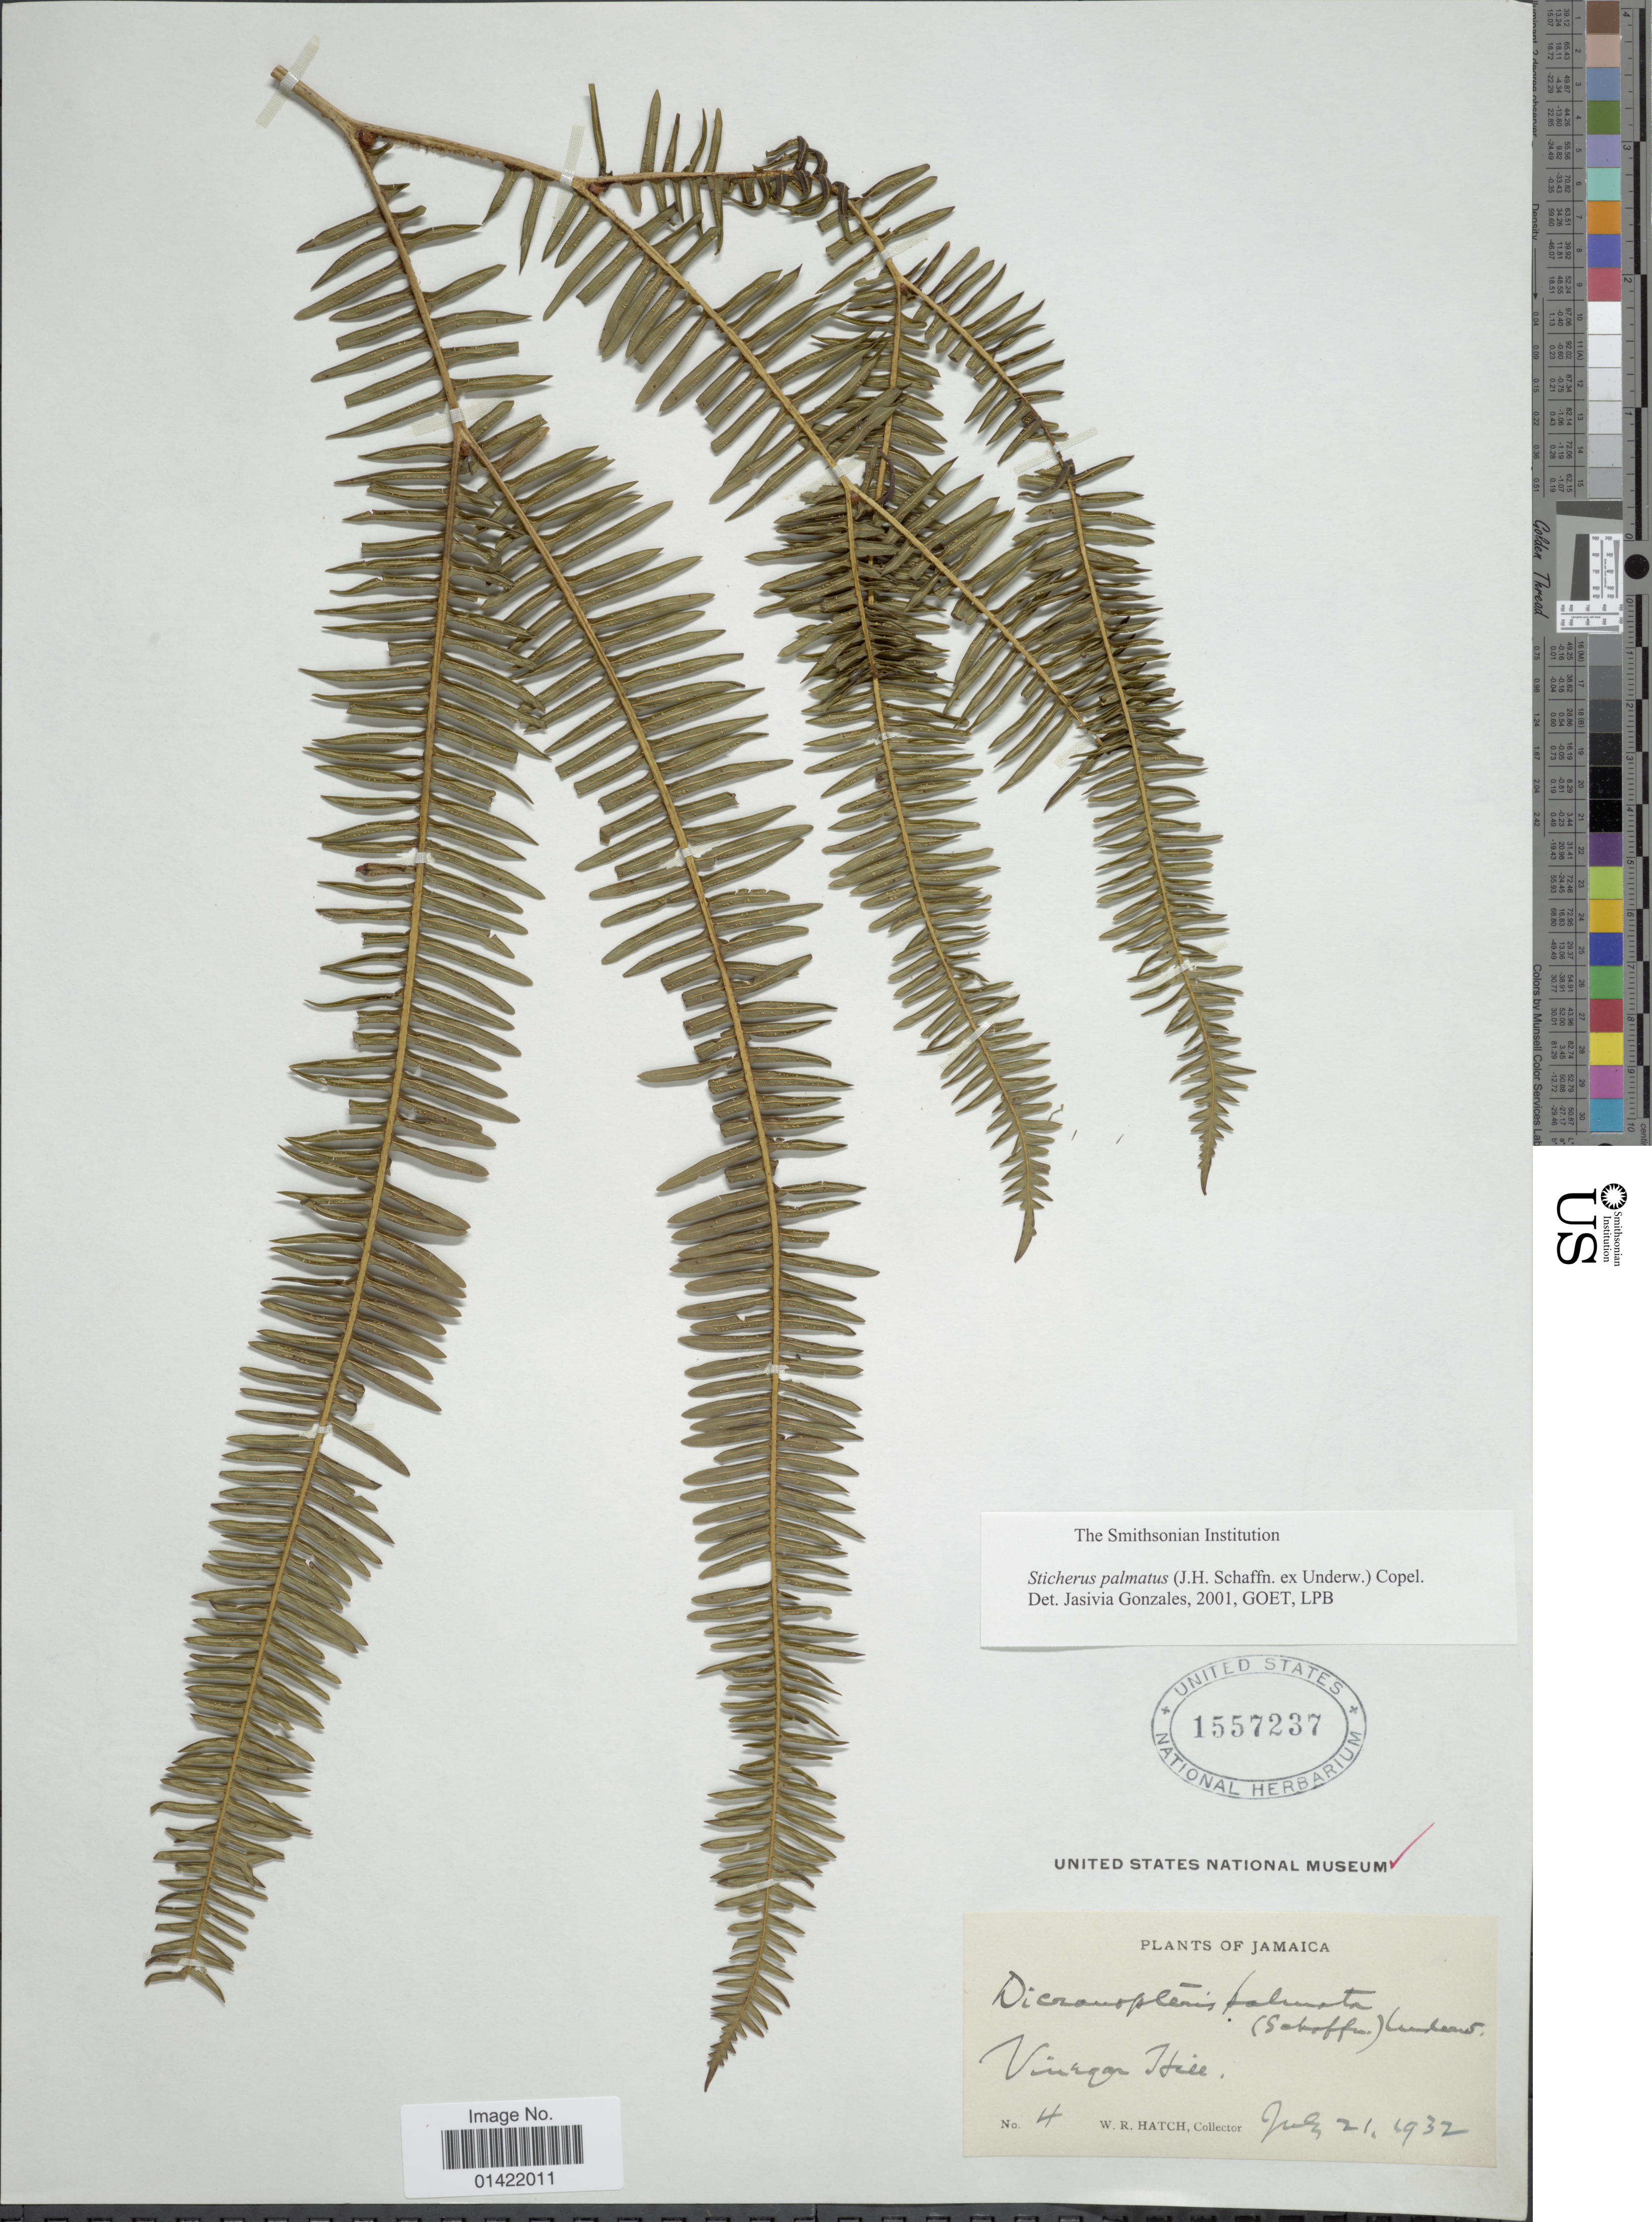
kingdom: Plantae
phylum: Tracheophyta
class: Polypodiopsida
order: Gleicheniales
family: Gleicheniaceae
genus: Sticherus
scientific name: Sticherus furcatus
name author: (L.) Ching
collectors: W. Hatch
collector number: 4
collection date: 1932-07-21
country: Jamaica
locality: Vinegar Hill.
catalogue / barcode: US 1557237